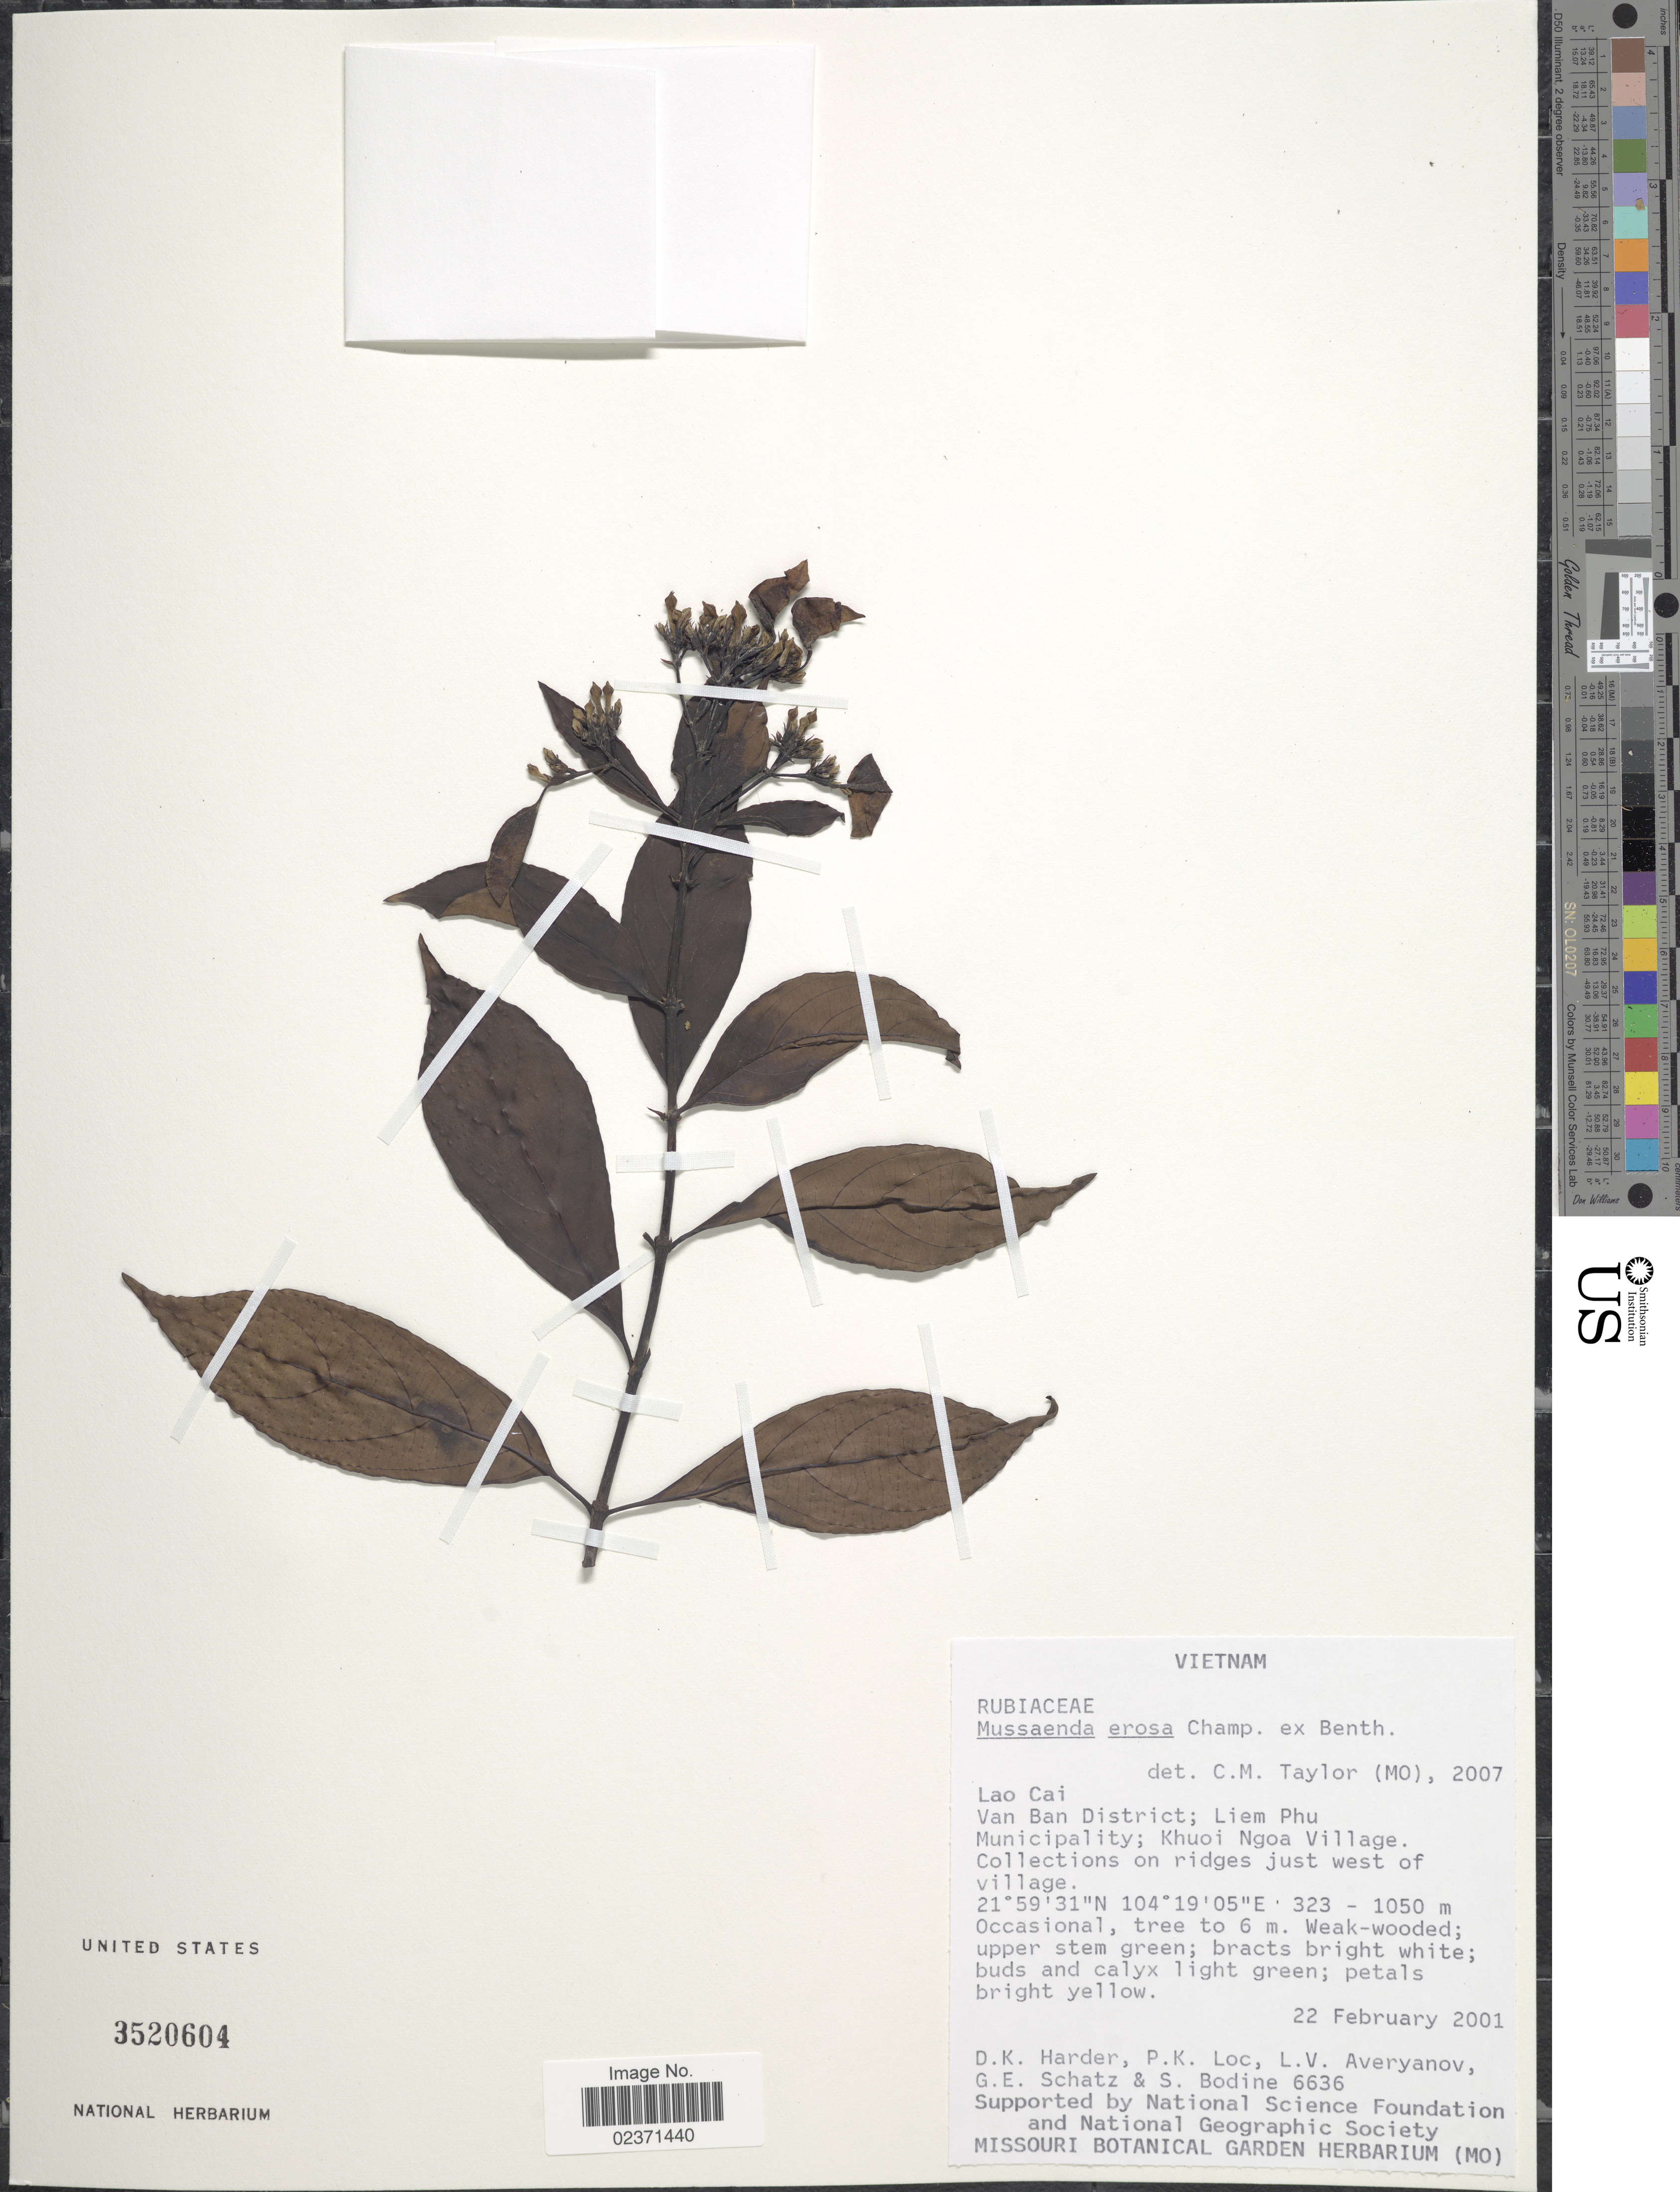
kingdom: Plantae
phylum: Tracheophyta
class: Magnoliopsida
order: Gentianales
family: Rubiaceae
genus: Mussaenda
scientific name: Mussaenda erosa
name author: Champ. ex Benth.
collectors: D. Harder, P. K. Lôc, L. Averyanov, G. Schatz & S. Bodine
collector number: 6636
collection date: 2001-02-22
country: Vietnam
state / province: Lao Cai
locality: Van Ban District; Liem Phu Municipality; Khuoi Ngoa Village. on ridge just west of village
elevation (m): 323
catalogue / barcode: US 3520604